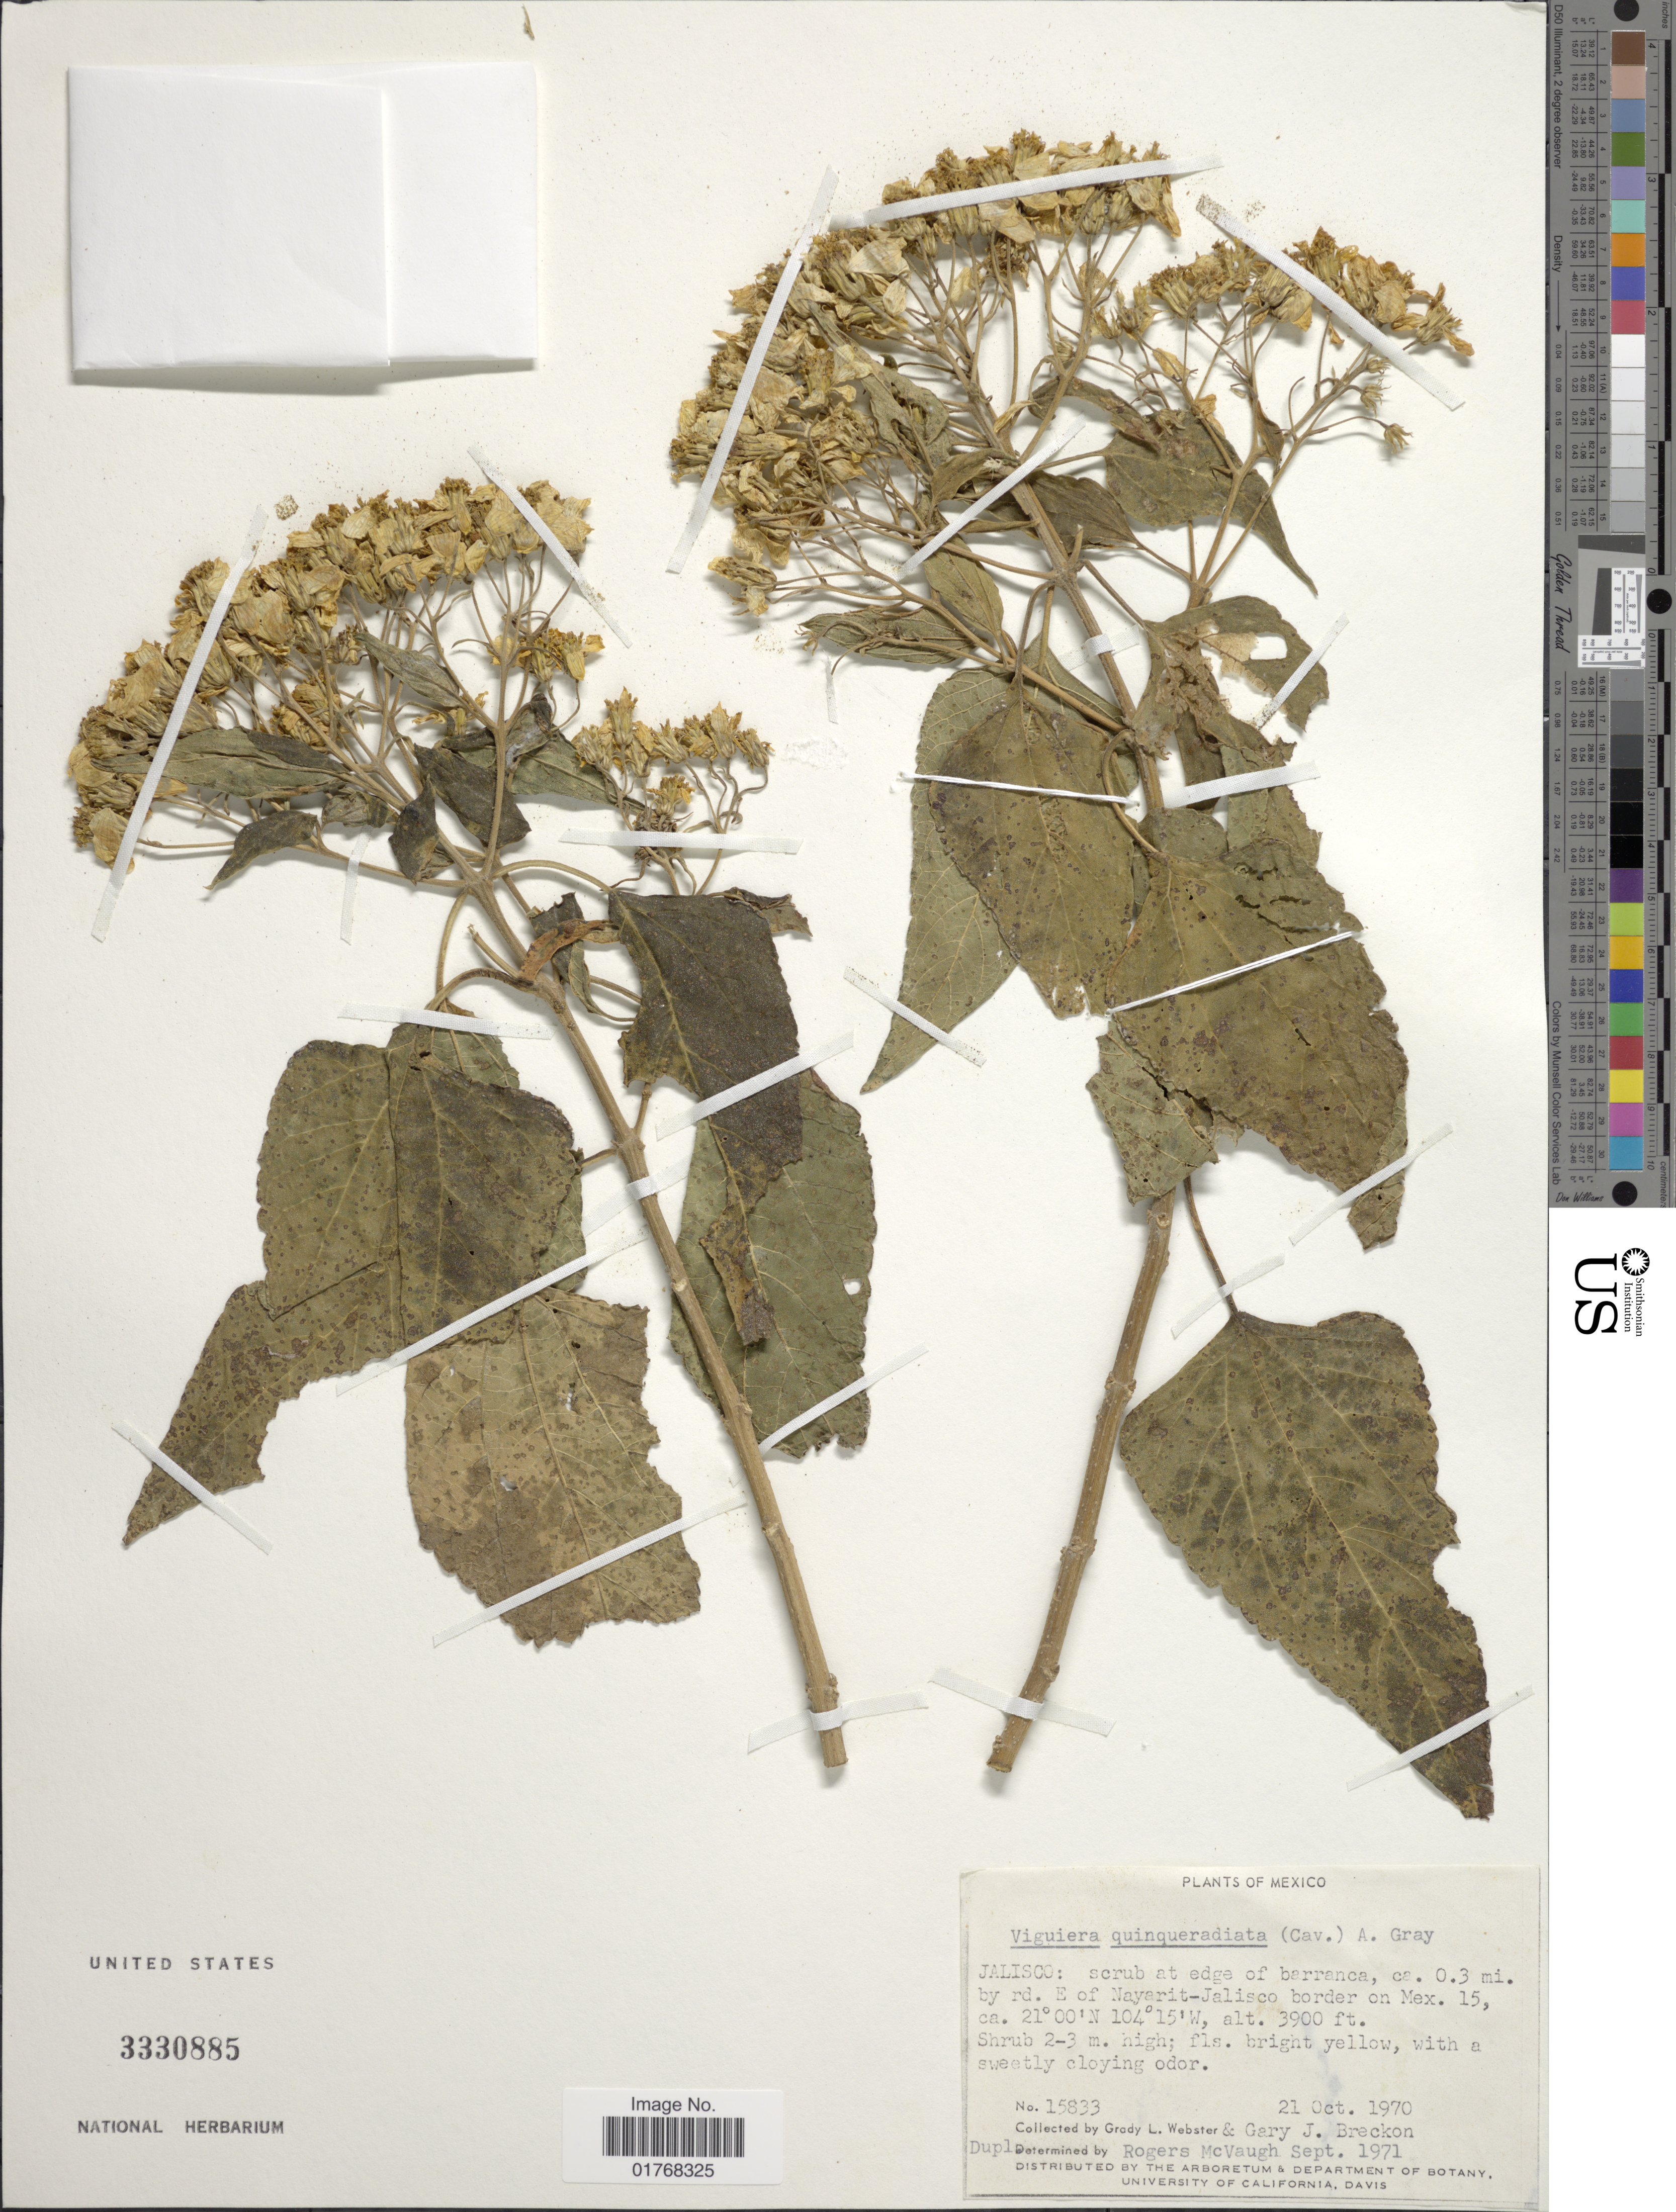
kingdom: Plantae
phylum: Tracheophyta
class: Magnoliopsida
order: Asterales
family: Asteraceae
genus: Viguiera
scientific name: Viguiera quinqueradiata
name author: (Cav.) A. Gray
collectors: G. Webtser & G. J. Breckon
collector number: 15833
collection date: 1970-10-21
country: Mexico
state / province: Jalisco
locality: Scrub at edge of barranca, ca. 0.3 mi by rd. E of Nayarit-Jalisco border on Mex. 15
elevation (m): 1189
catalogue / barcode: US 3330885